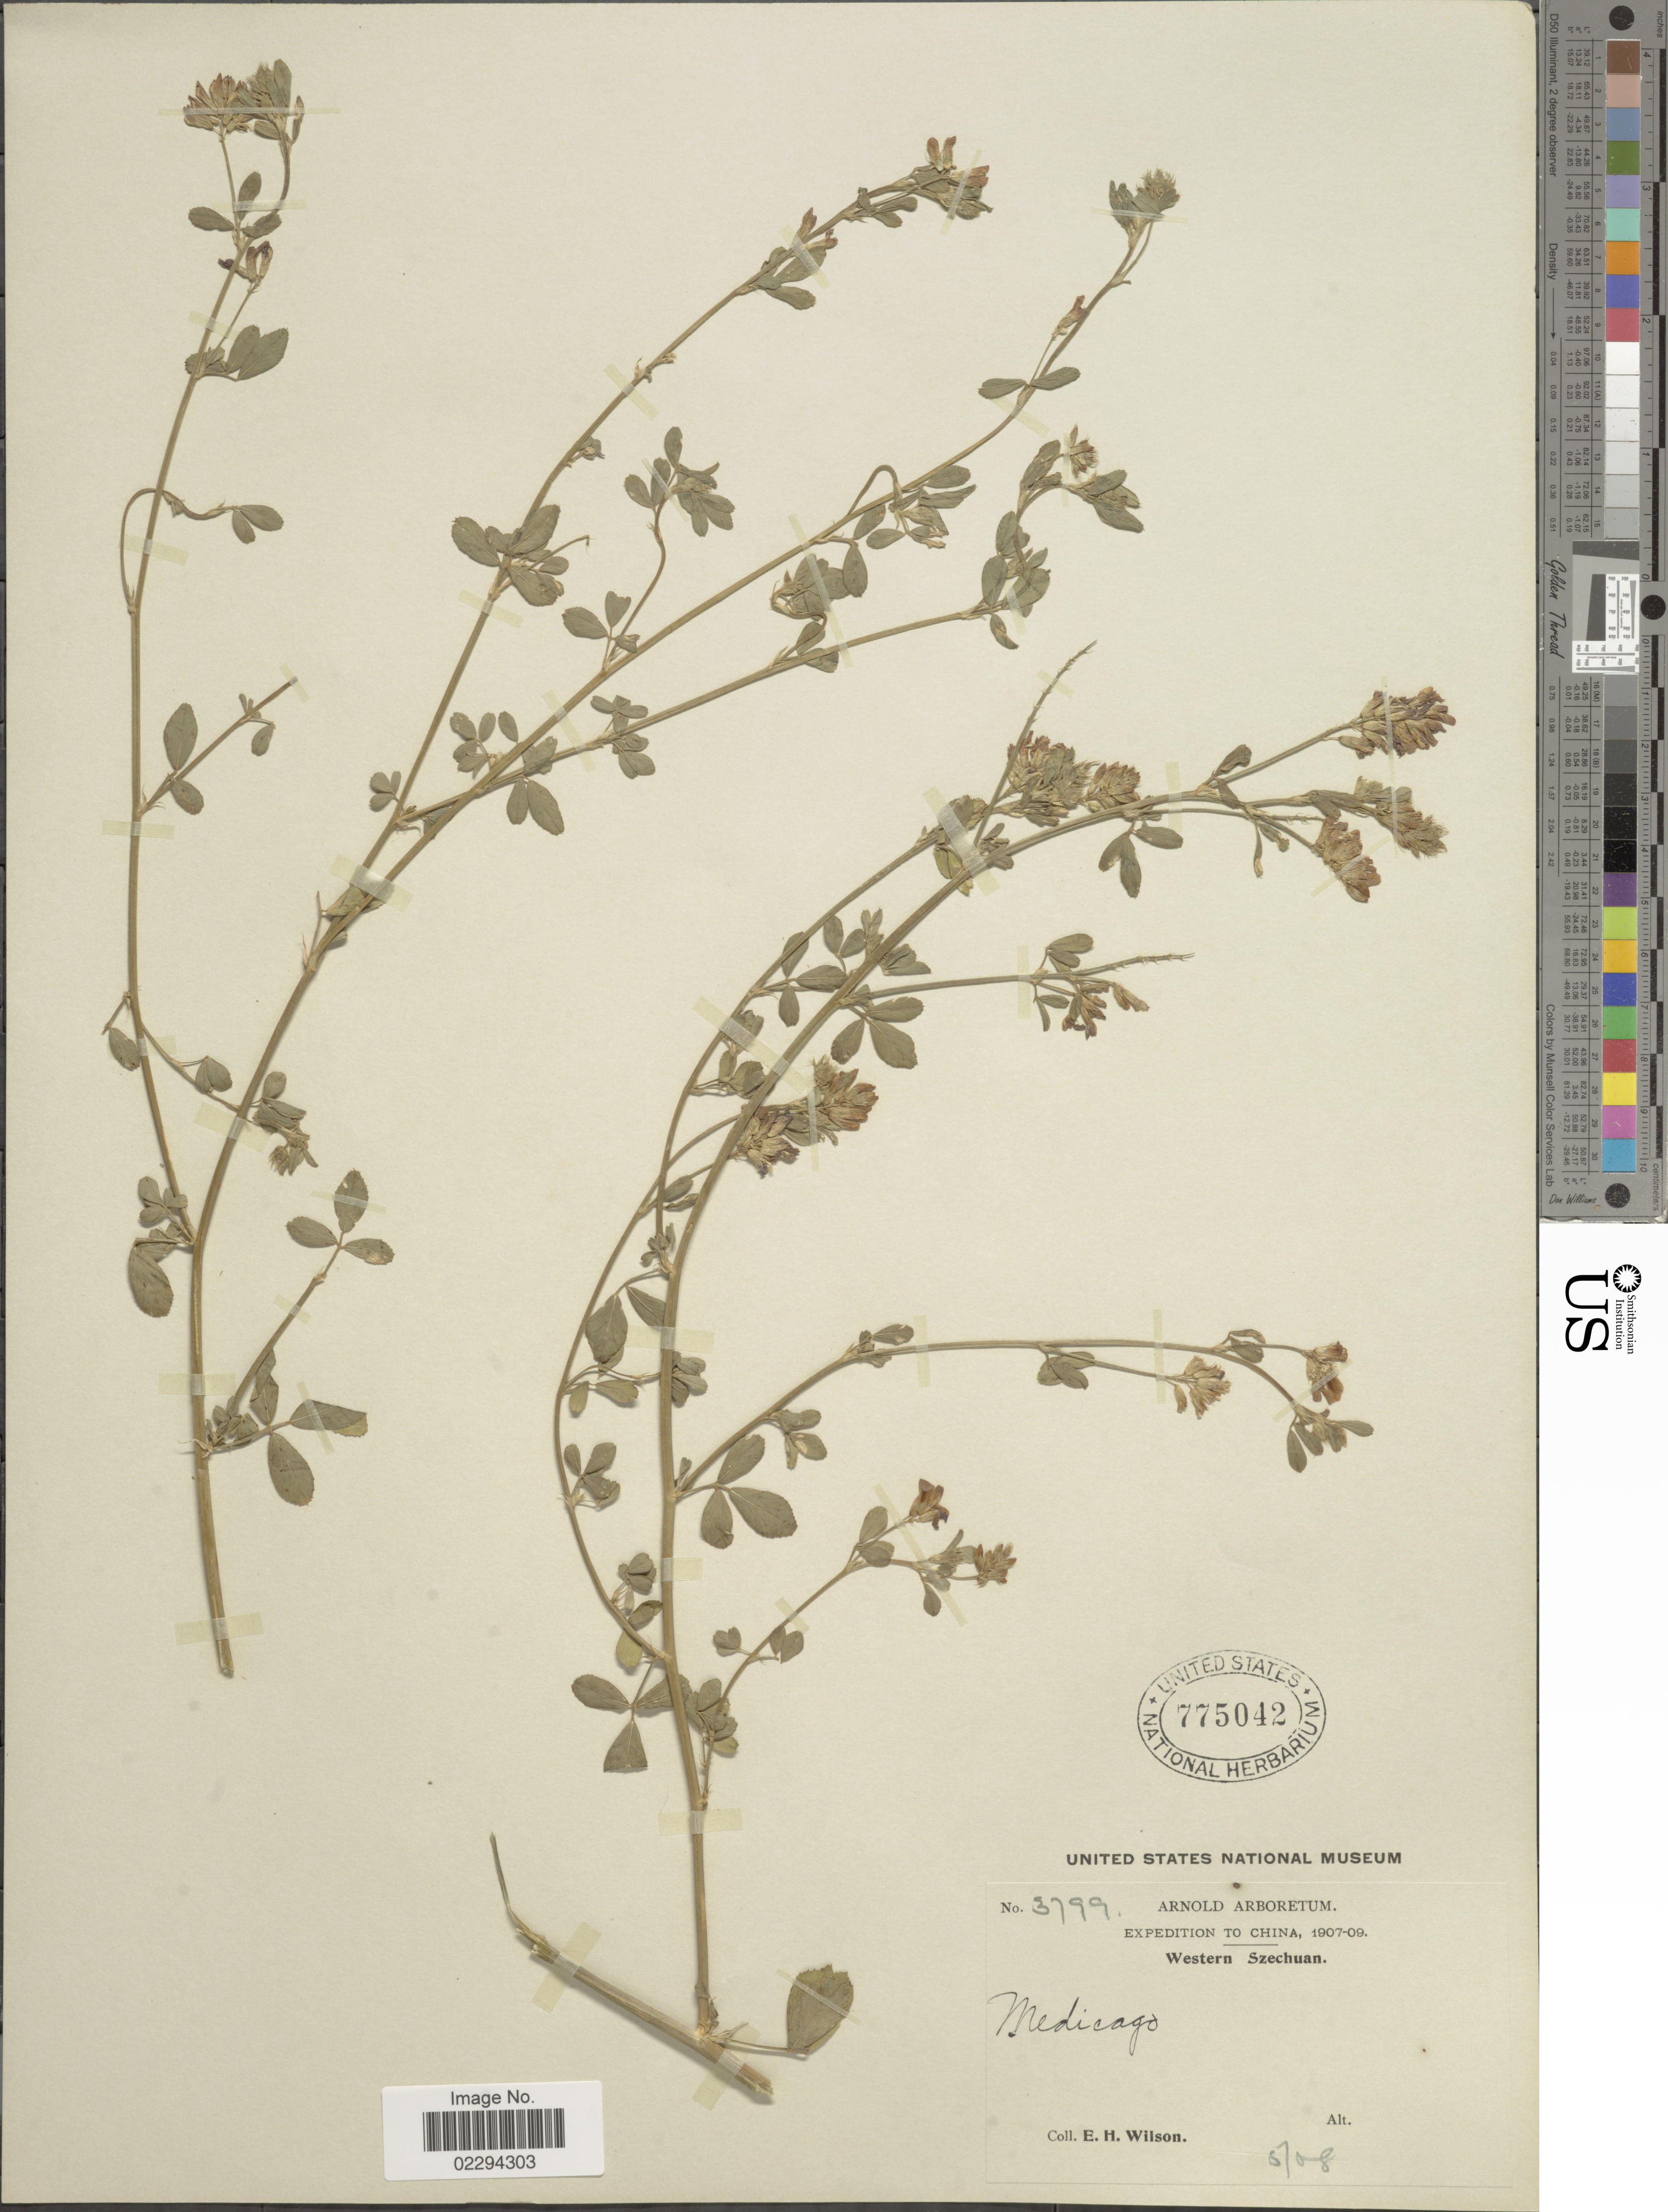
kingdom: Plantae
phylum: Tracheophyta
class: Magnoliopsida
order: Fabales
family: Fabaceae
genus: Medicago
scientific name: Medicago sativa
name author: L.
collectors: E. Wilson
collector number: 3799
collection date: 1908-05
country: China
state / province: Sichuan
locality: Western Szechuan.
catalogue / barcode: US 775042